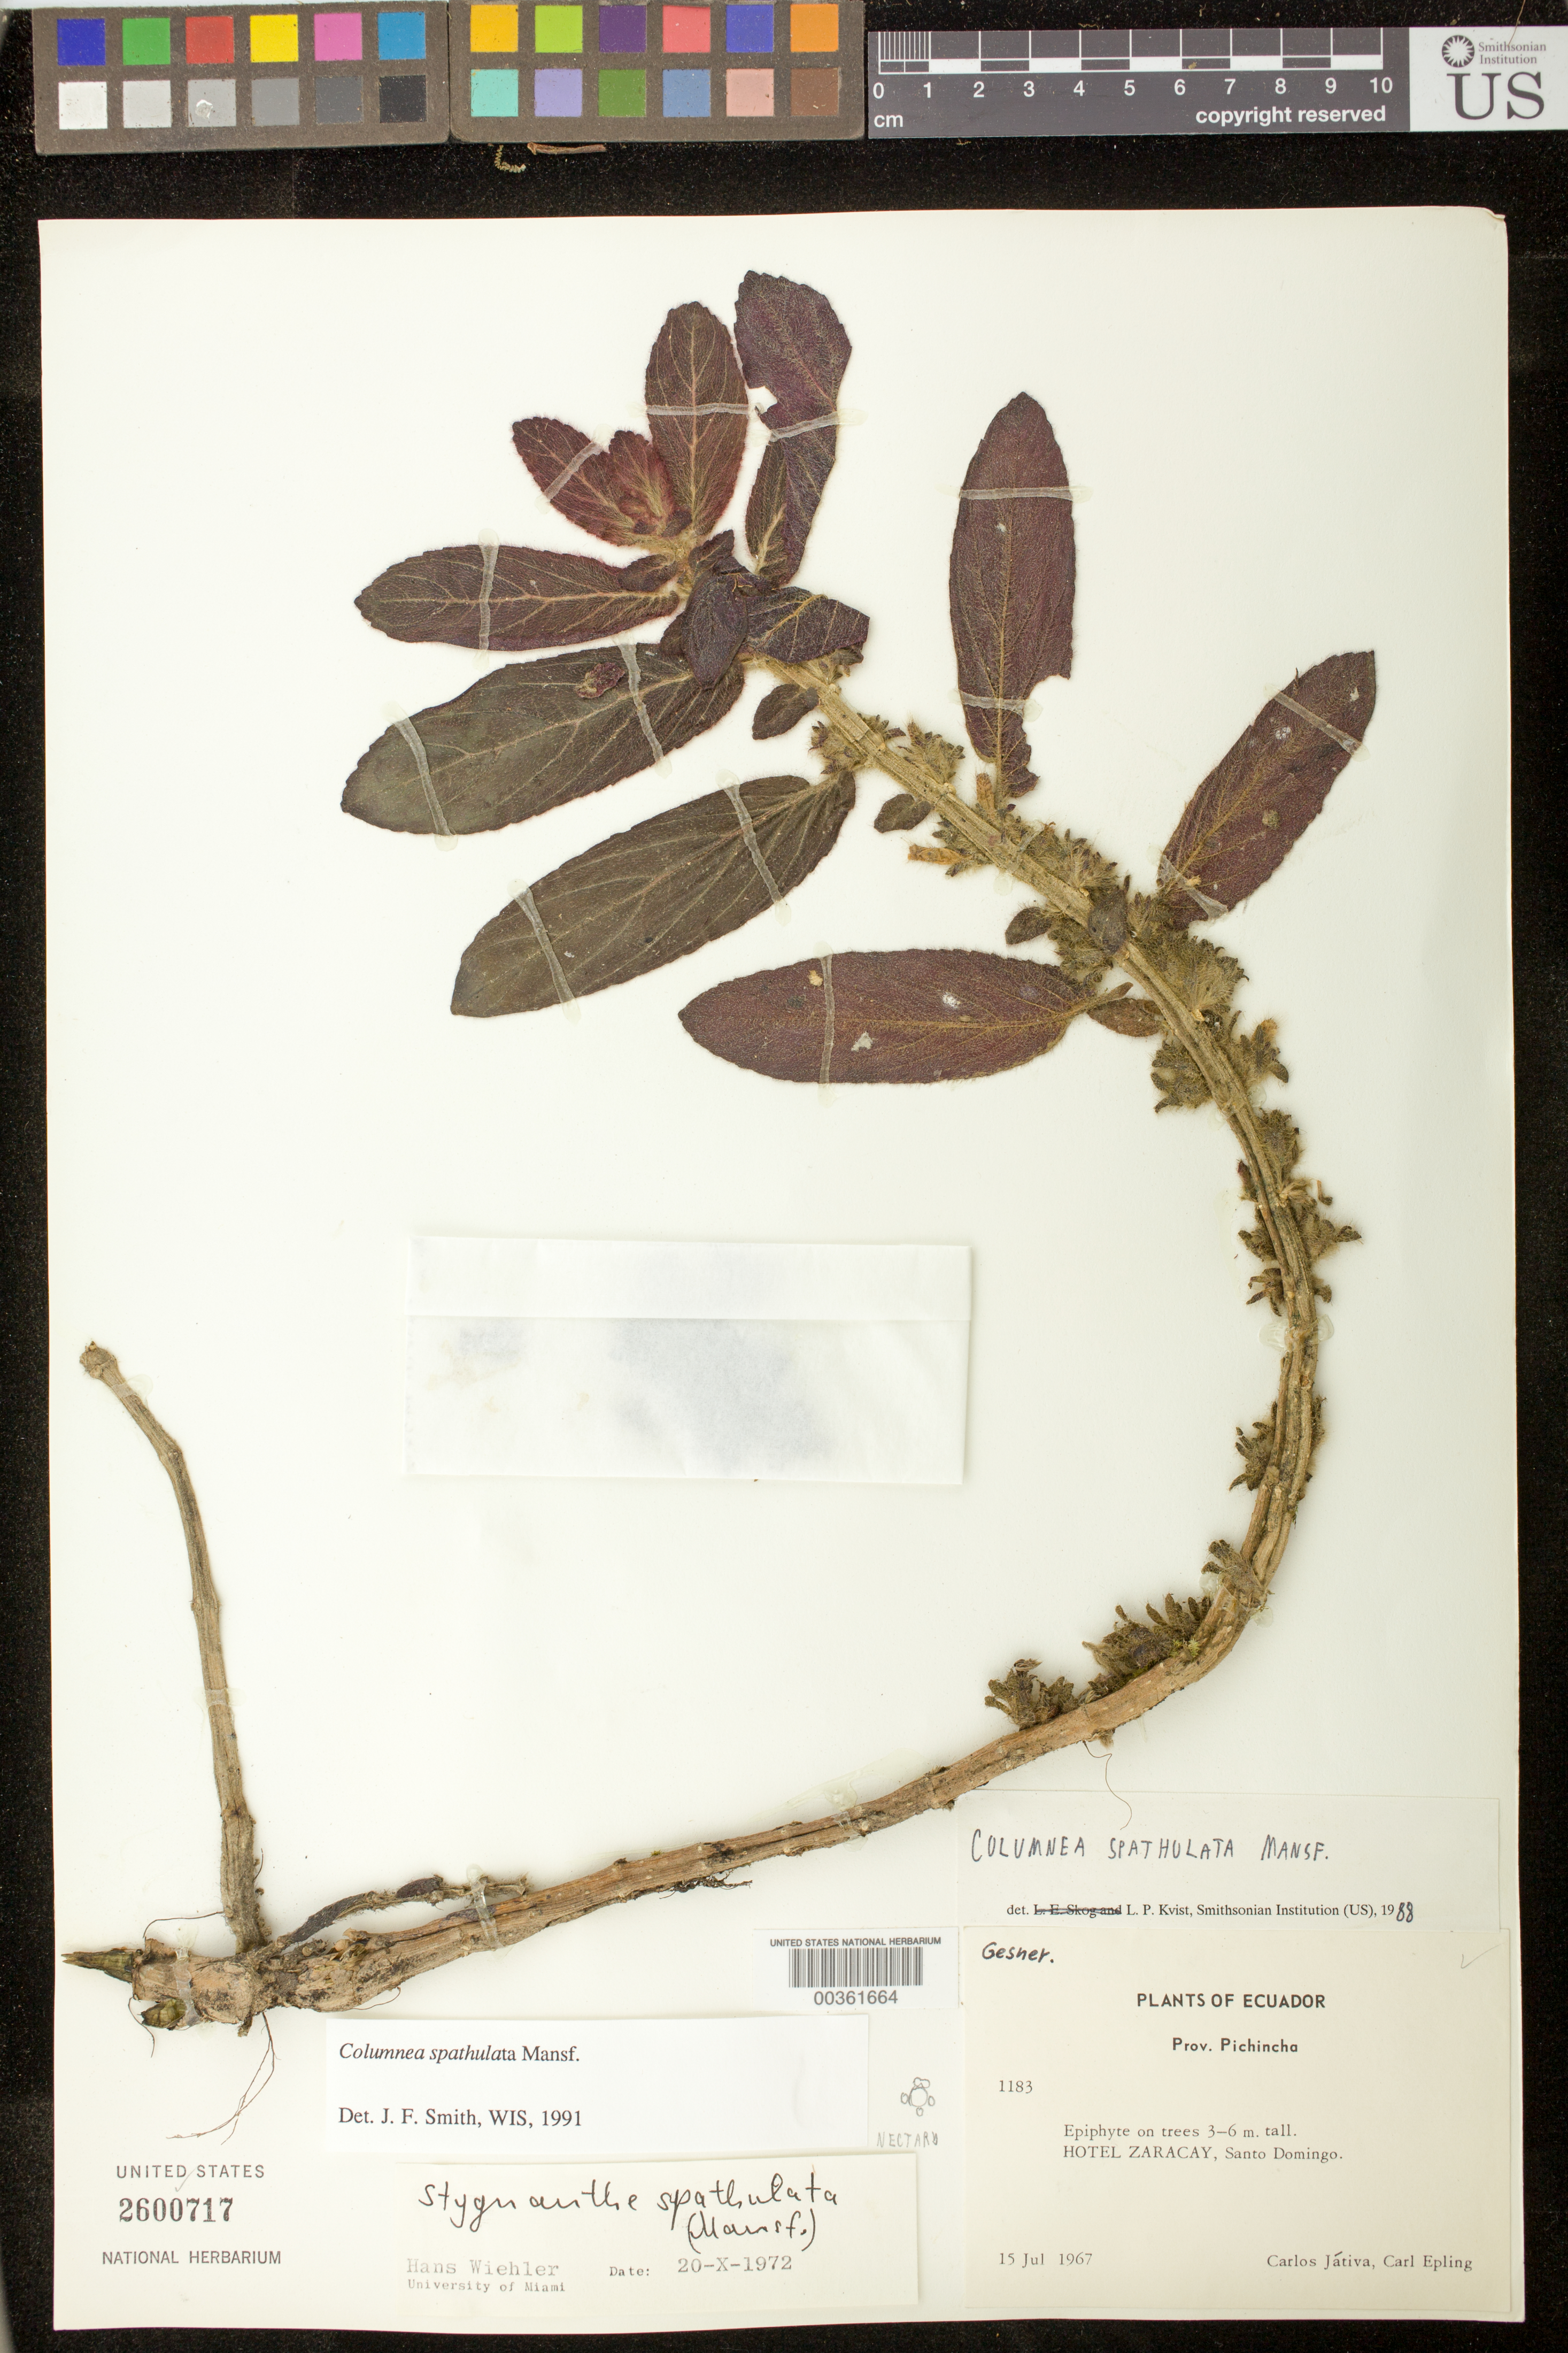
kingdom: Plantae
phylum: Tracheophyta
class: Magnoliopsida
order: Lamiales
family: Gesneriaceae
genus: Columnea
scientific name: Columnea spathulata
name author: Mansf.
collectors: C. D. Játiva & C. C. Epling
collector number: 1183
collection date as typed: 15 Jul 1967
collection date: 1967-07-15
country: Ecuador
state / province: Pichincha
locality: Hotel Zaracay, Santo Domingo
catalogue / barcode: US 2600717